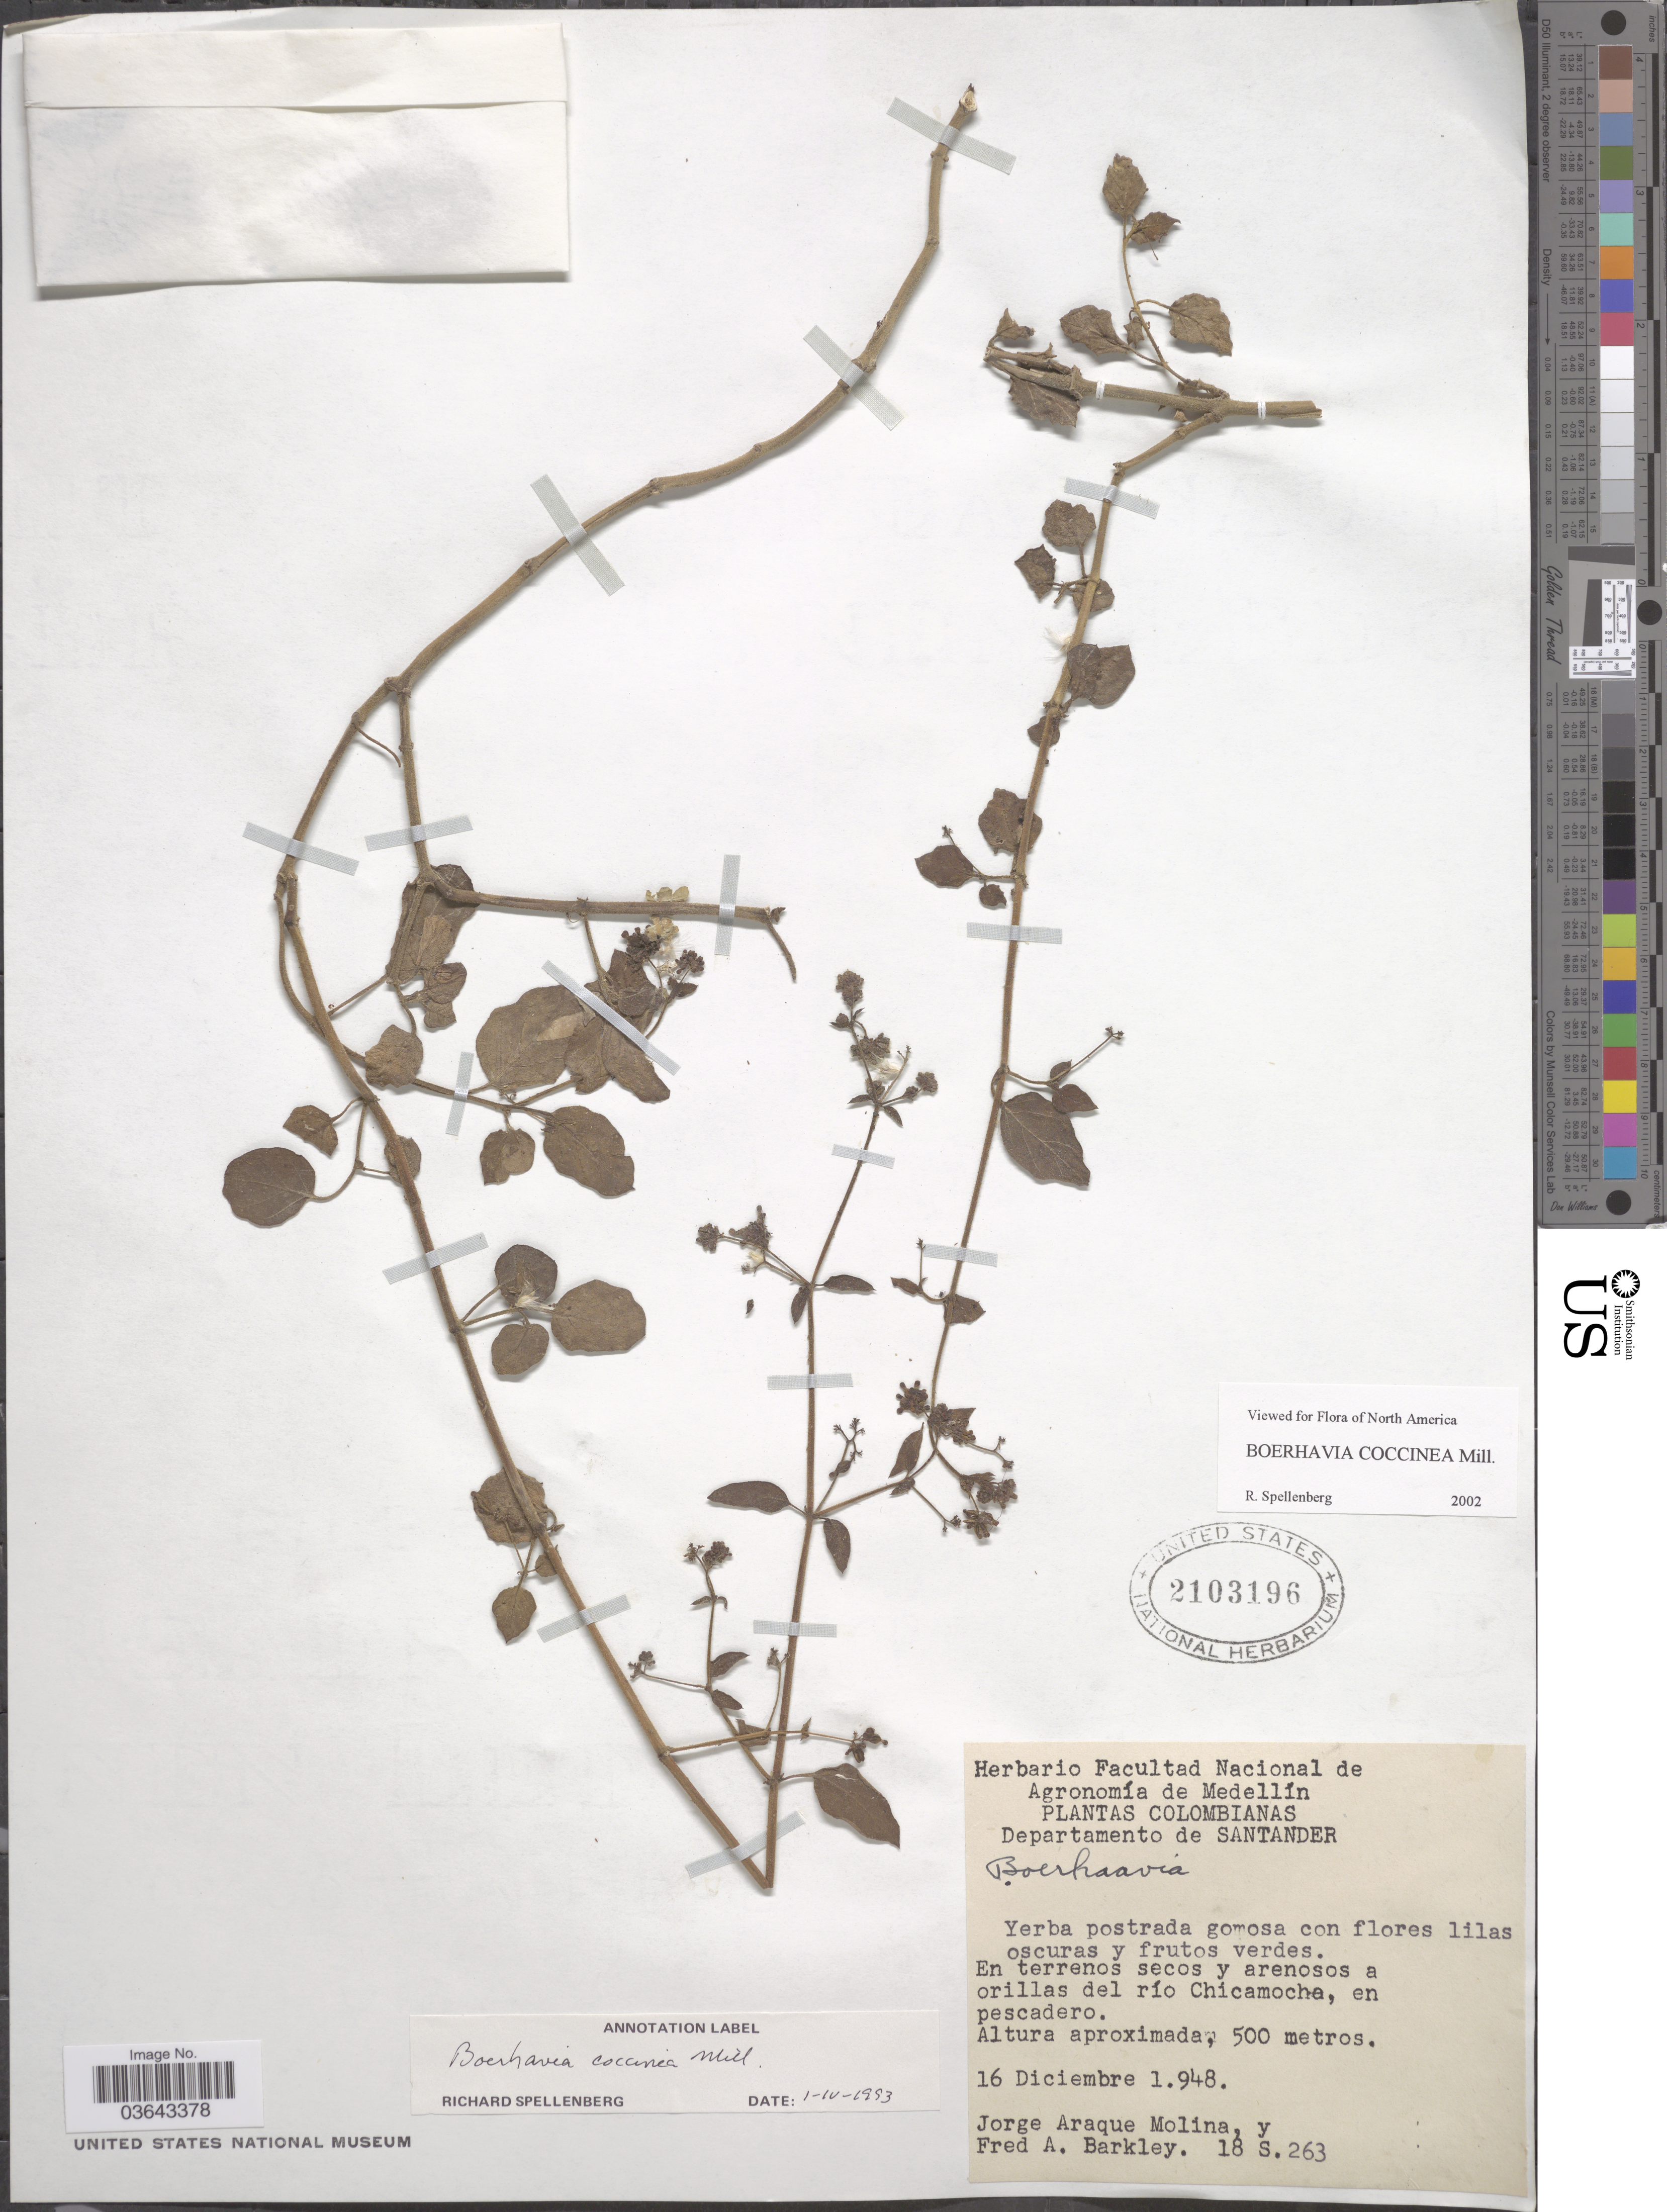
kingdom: Plantae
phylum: Tracheophyta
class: Magnoliopsida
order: Caryophyllales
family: Nyctaginaceae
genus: Boerhavia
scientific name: Boerhavia diffusa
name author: L.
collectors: J. A. Molina & F. A. Barkley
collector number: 18 S. 263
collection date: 1948-12-16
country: Colombia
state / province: Santander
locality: Departamento de Santander. En terrenos secos y arenosos a orillas del río Chicamocha.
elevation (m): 500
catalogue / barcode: US 2103196